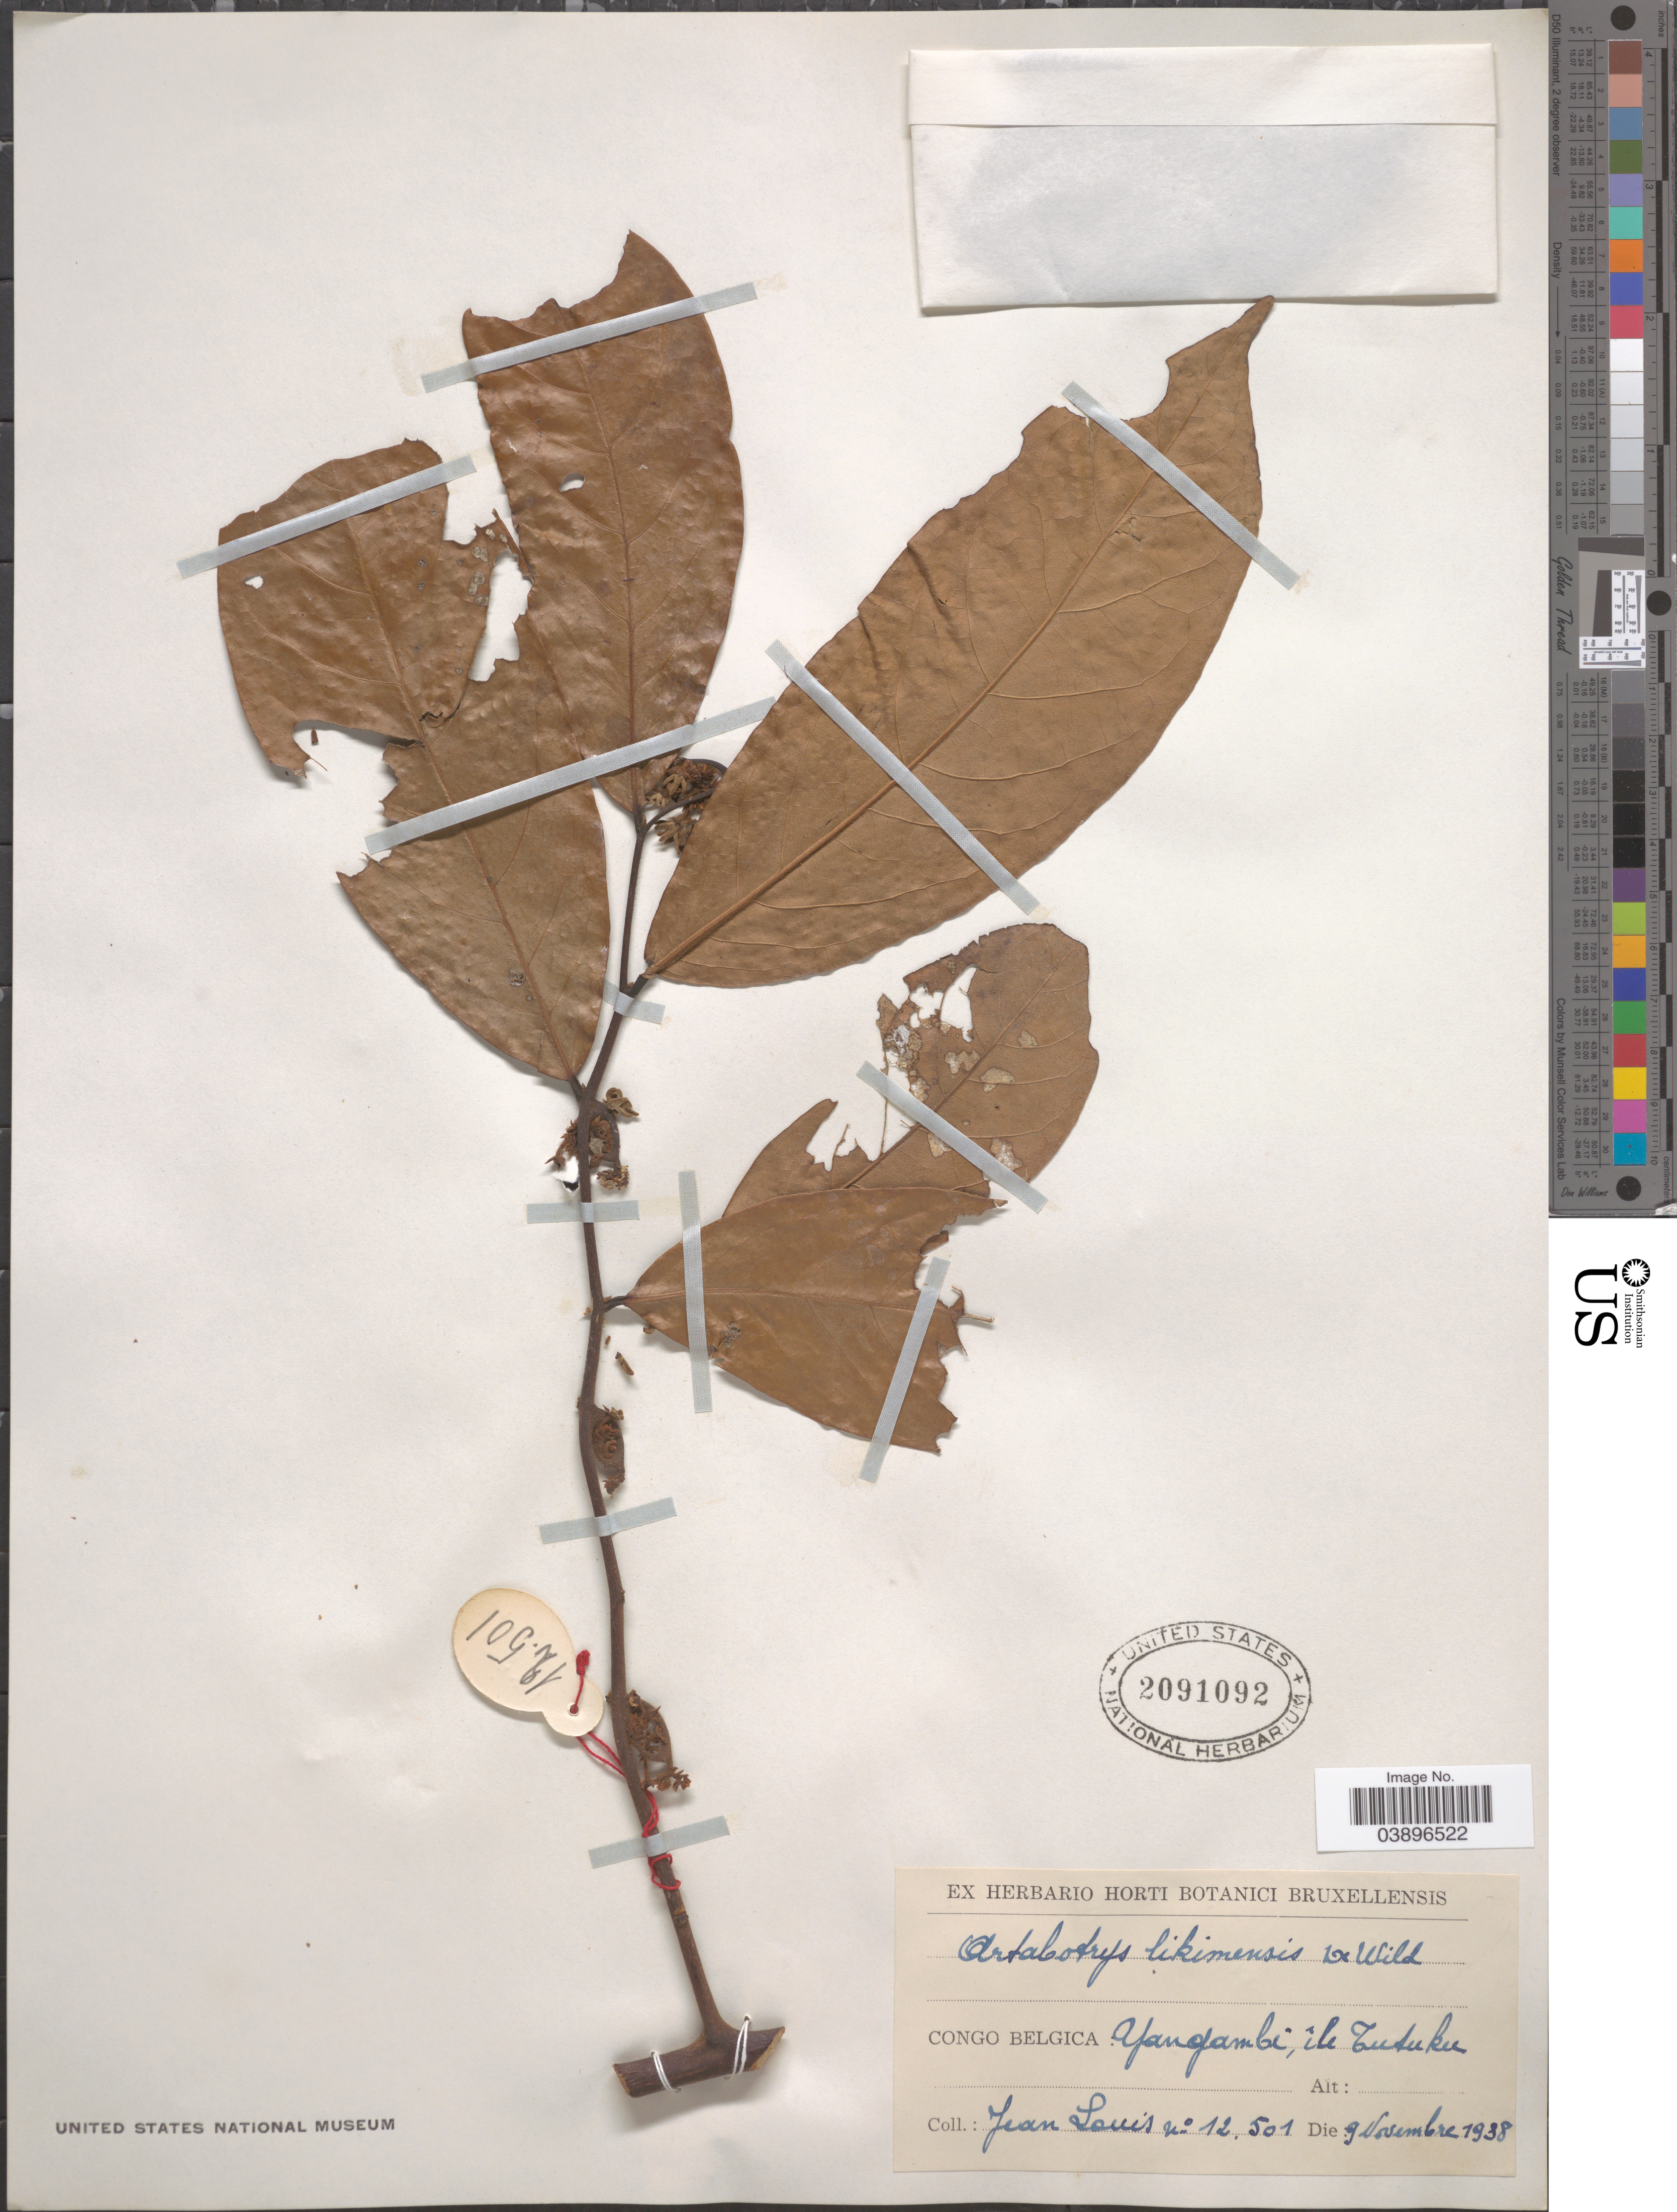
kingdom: Plantae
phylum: Tracheophyta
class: Magnoliopsida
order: Magnoliales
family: Annonaceae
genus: Artabotrys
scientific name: Artabotrys likimensis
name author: De Wild.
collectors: J. Louis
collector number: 12501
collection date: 1938-11-09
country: Congo, Democratic Republic of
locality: Congo Belgica: Yangambi, île Tutuku.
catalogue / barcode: US 2091092